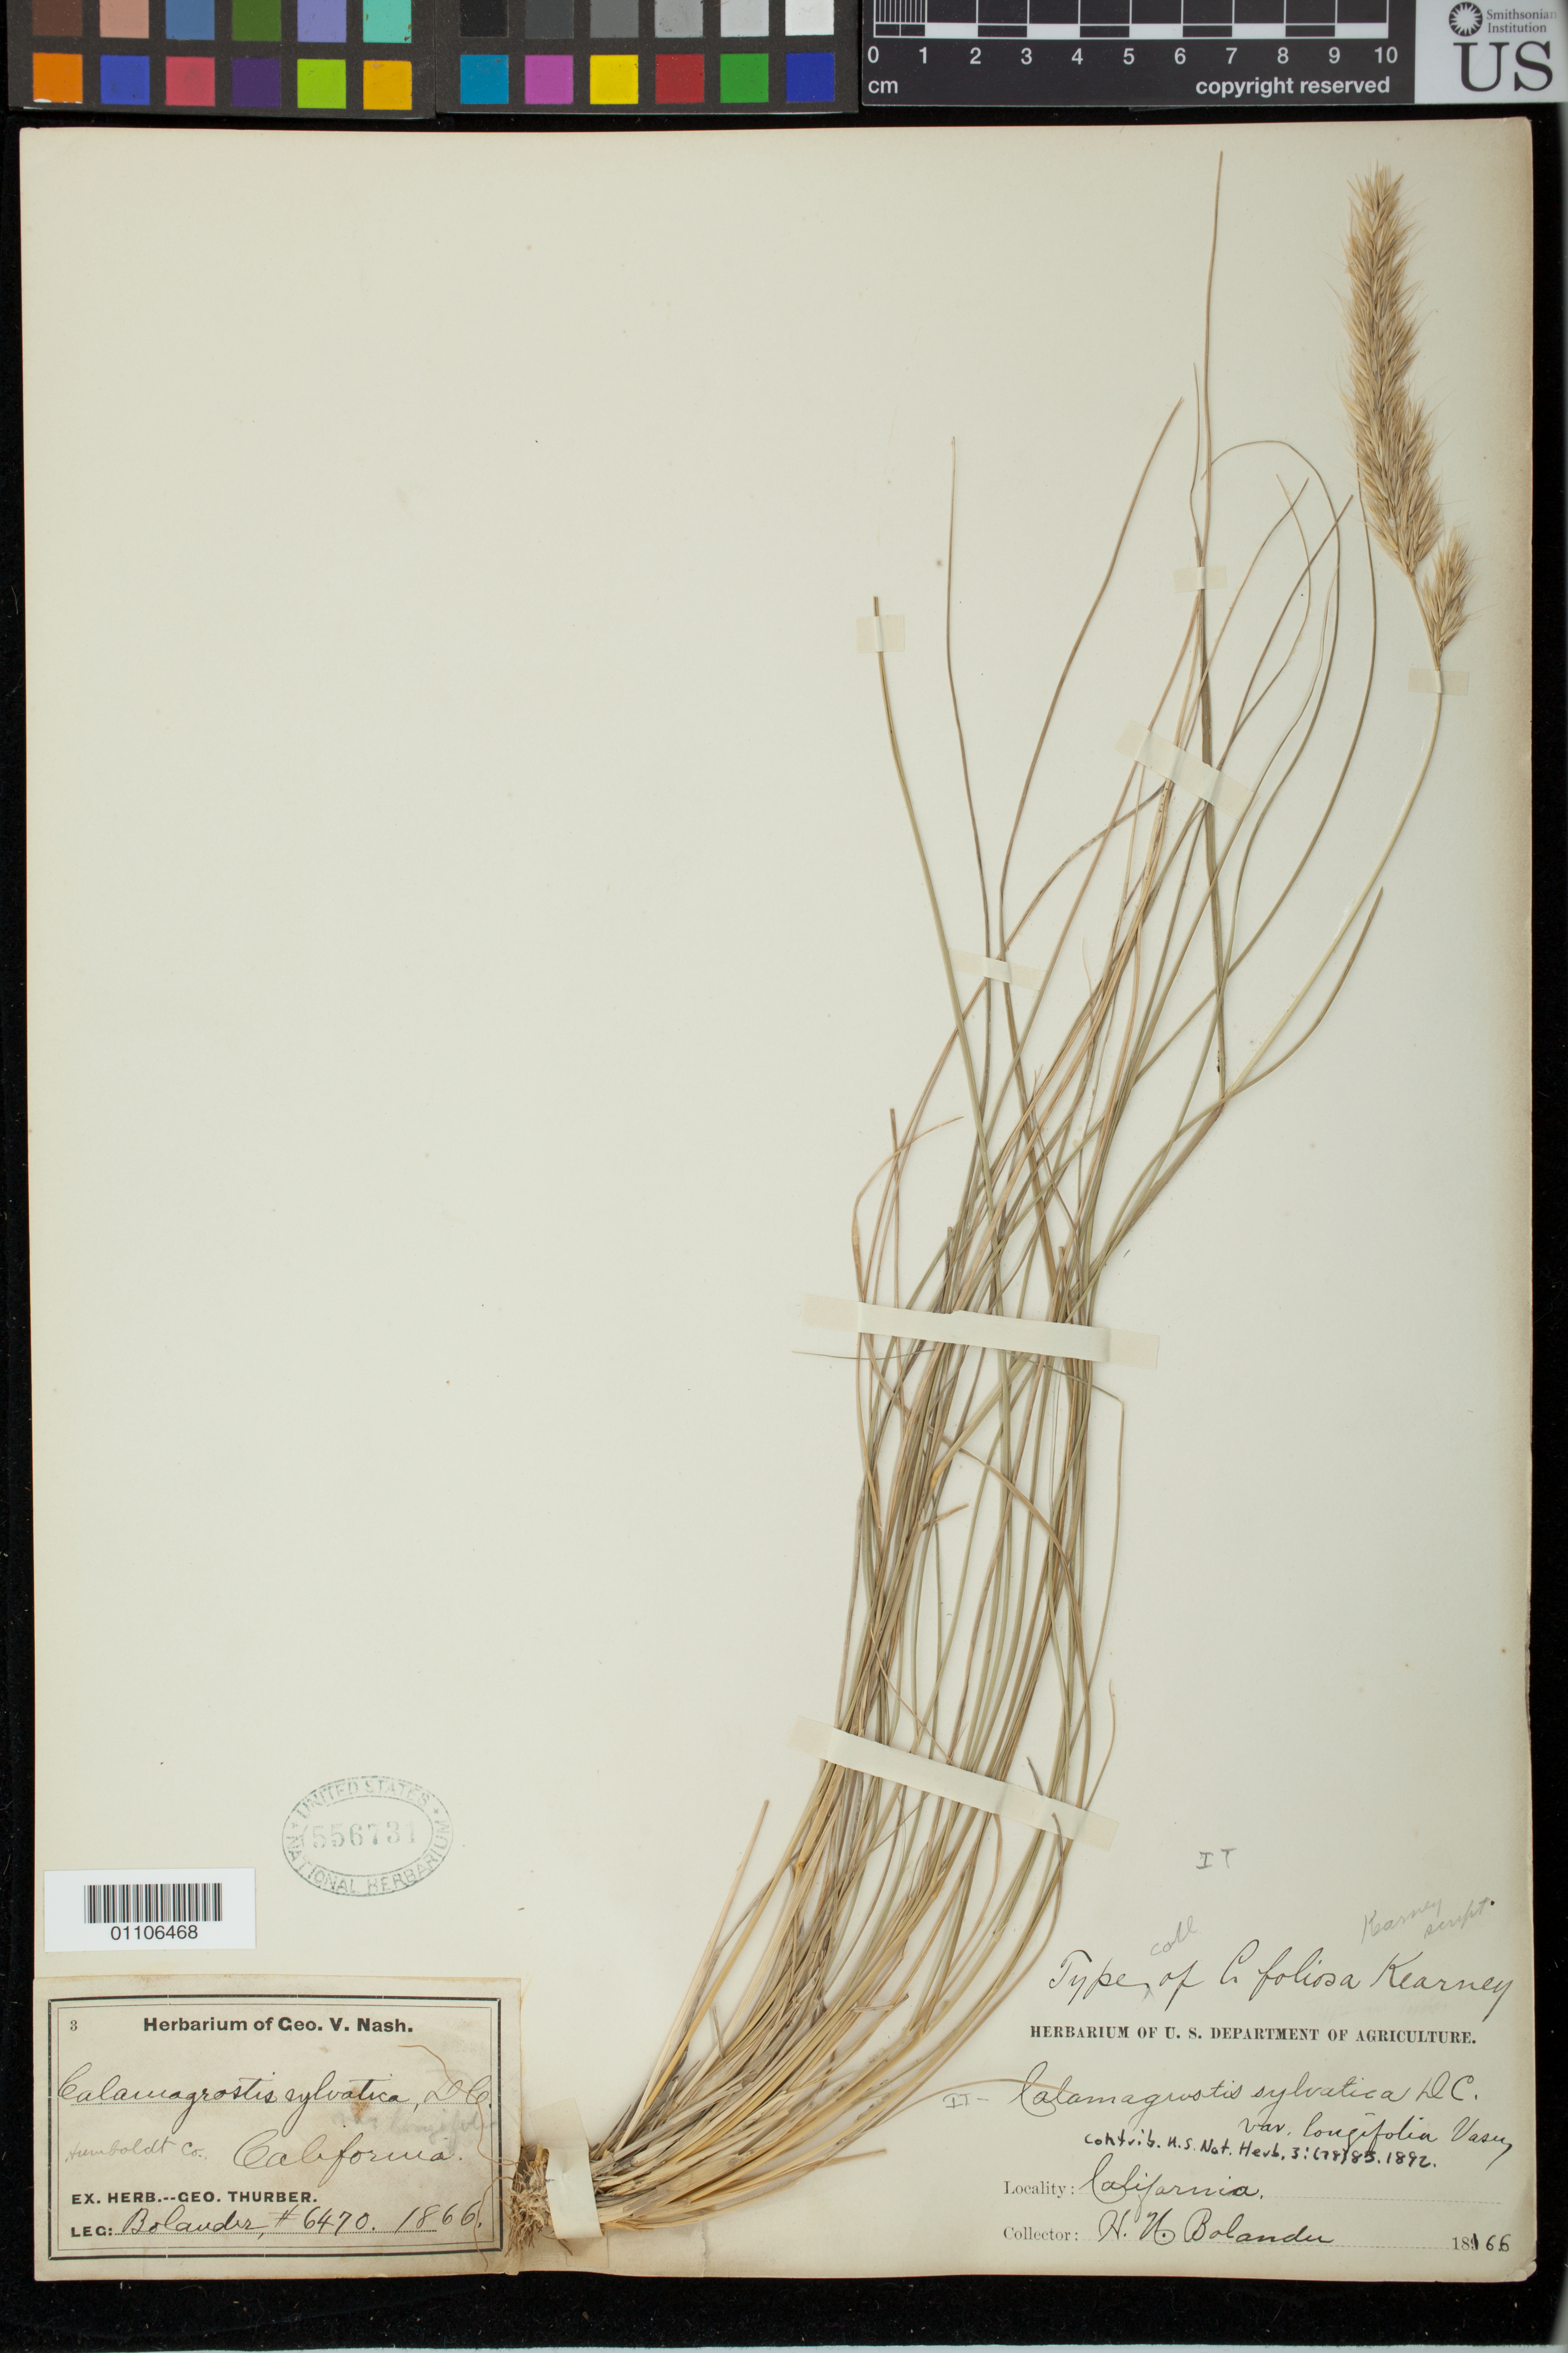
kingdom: Plantae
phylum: Tracheophyta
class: Liliopsida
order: Poales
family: Poaceae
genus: Calamagrostis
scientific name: Calamagrostis sylvatica var. longifolia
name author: Vasey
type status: Type Collection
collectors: H. Bolander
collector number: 6470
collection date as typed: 1866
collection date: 1866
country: United States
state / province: California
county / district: Humboldt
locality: Mattole district, Humboldt Co.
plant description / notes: Protologue cites a single collection (Bolander 6470) but original material at US includes several duplicates of this number, including two annotated as "var. longifolia" by Vasey, probably to be considered syntypes.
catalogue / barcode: US 556731